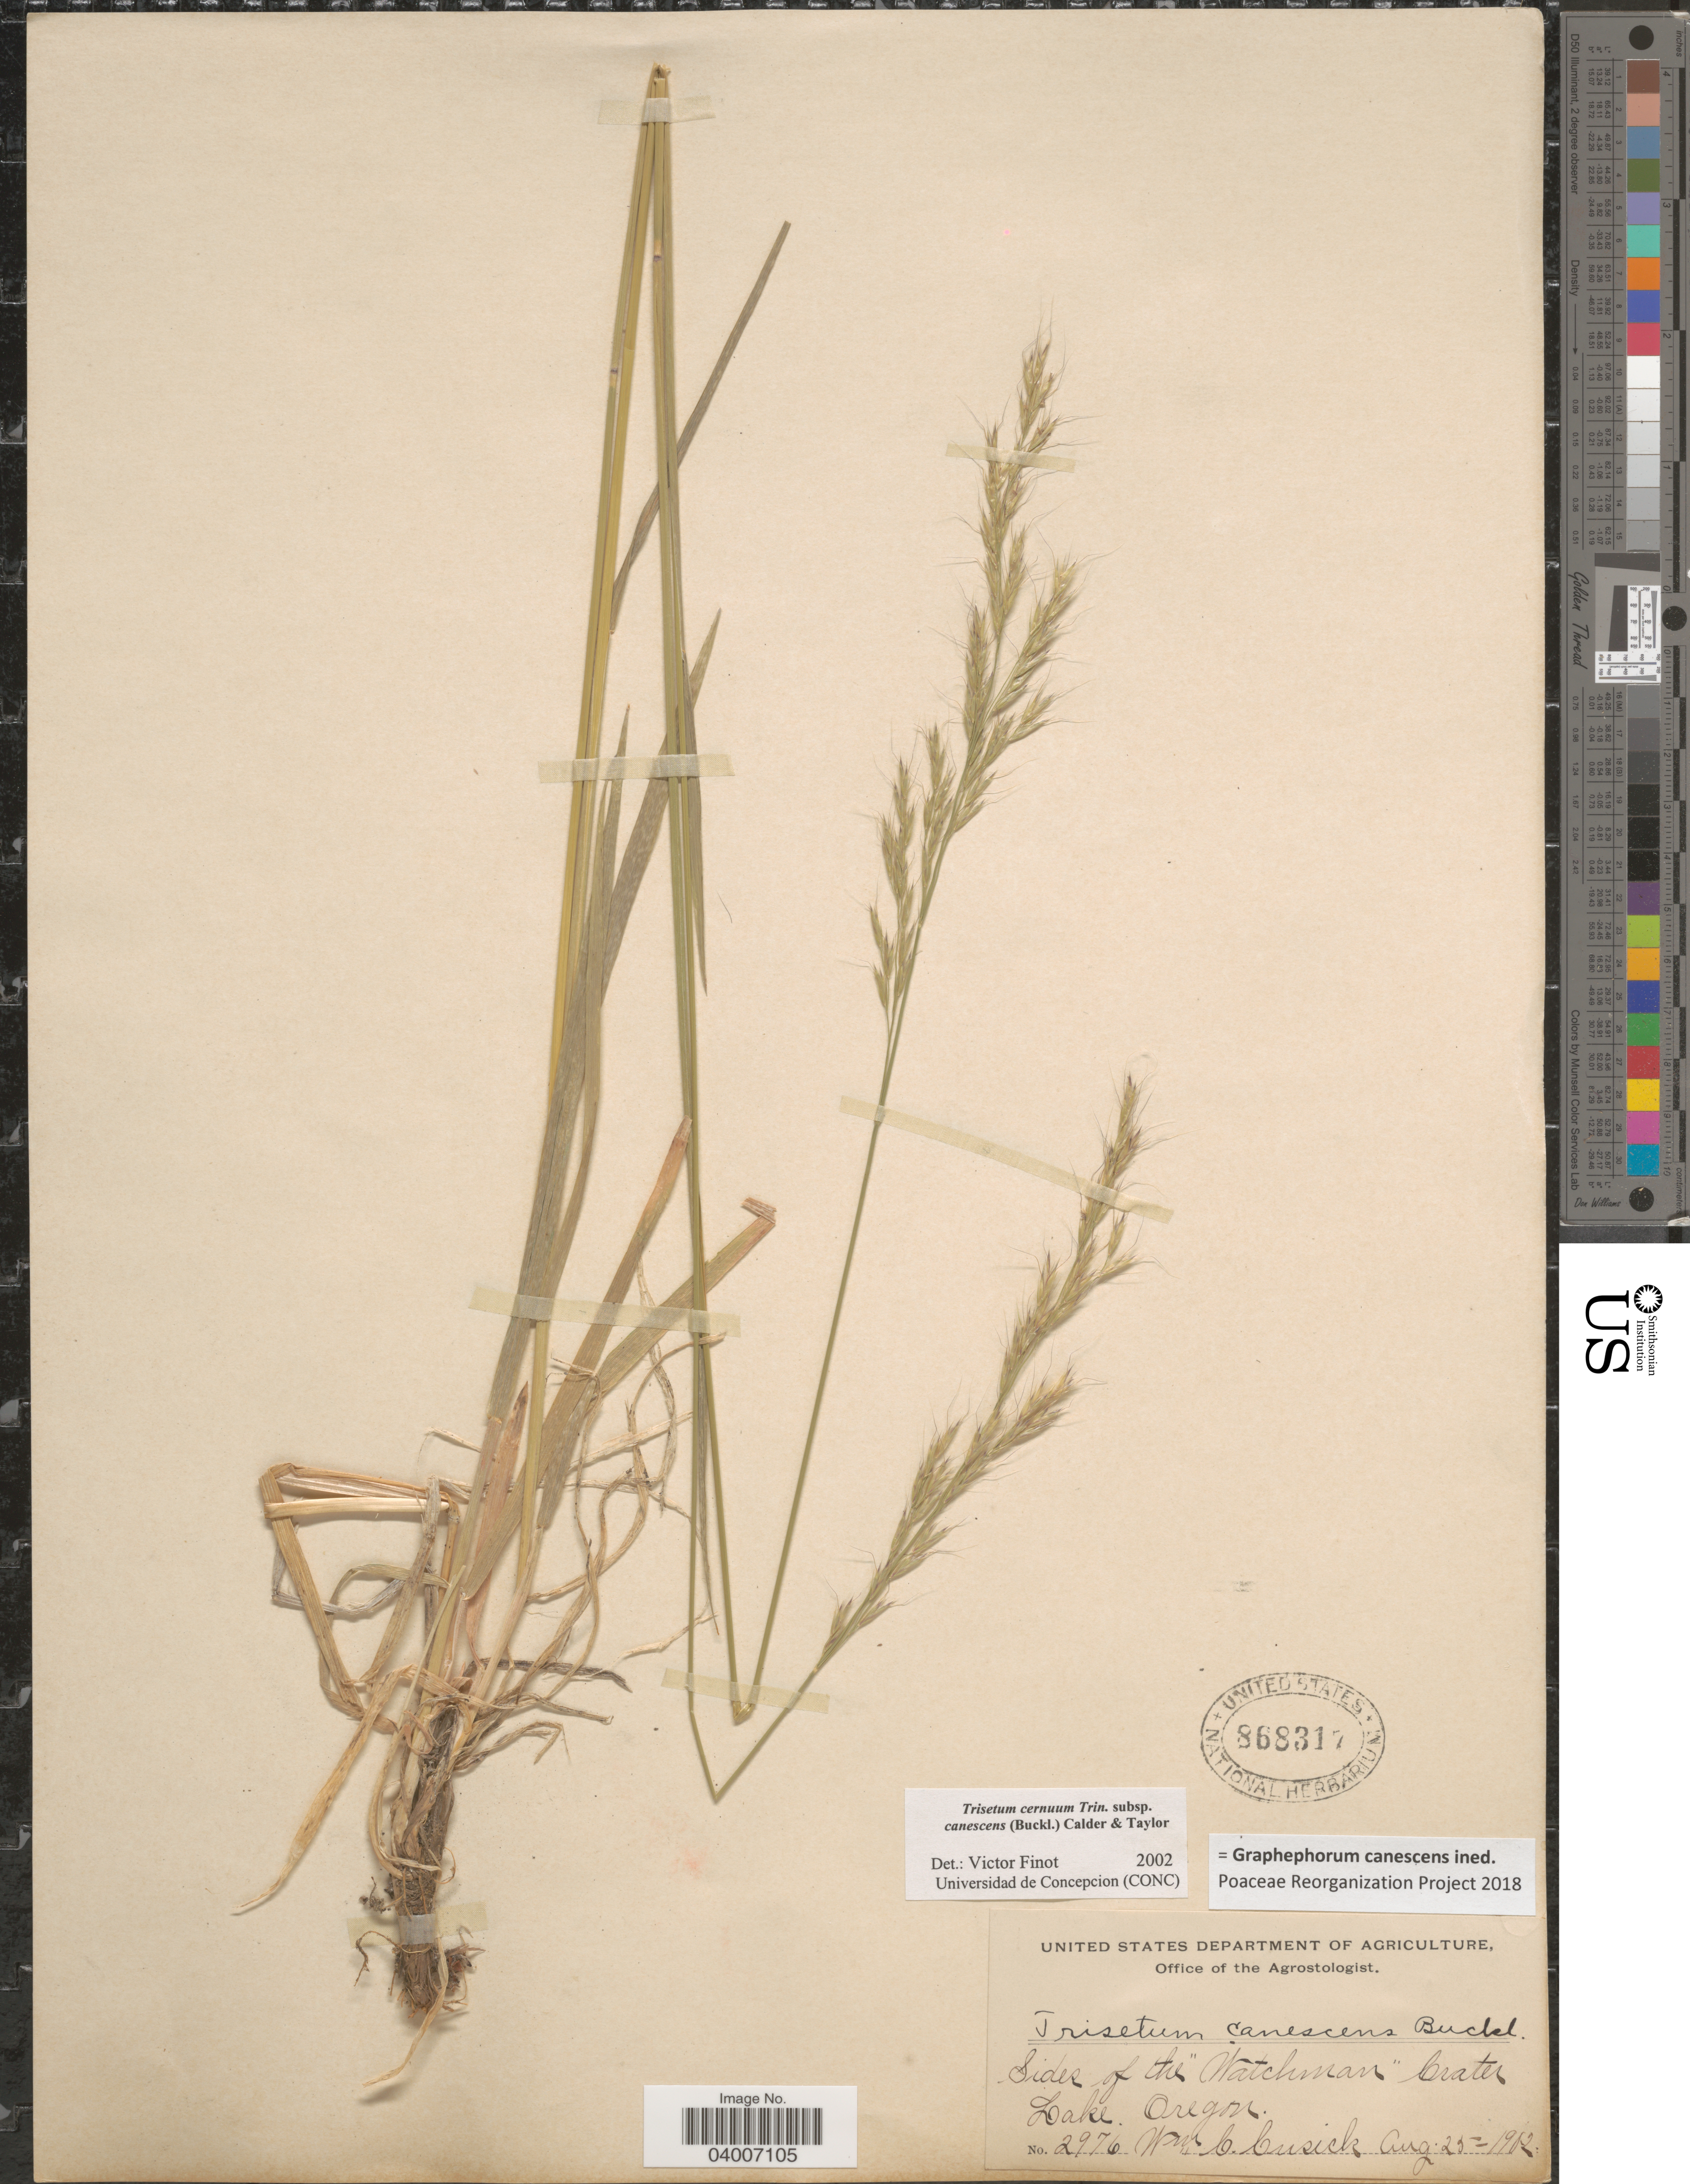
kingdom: Plantae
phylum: Tracheophyta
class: Liliopsida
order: Poales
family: Poaceae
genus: Graphephorum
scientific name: Graphephorum canescens ined.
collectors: W. C. Cusick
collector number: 2976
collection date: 1902-08-25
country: United States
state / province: Oregon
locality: Sides of the "Watchman" Crater Lake.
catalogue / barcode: US 868317